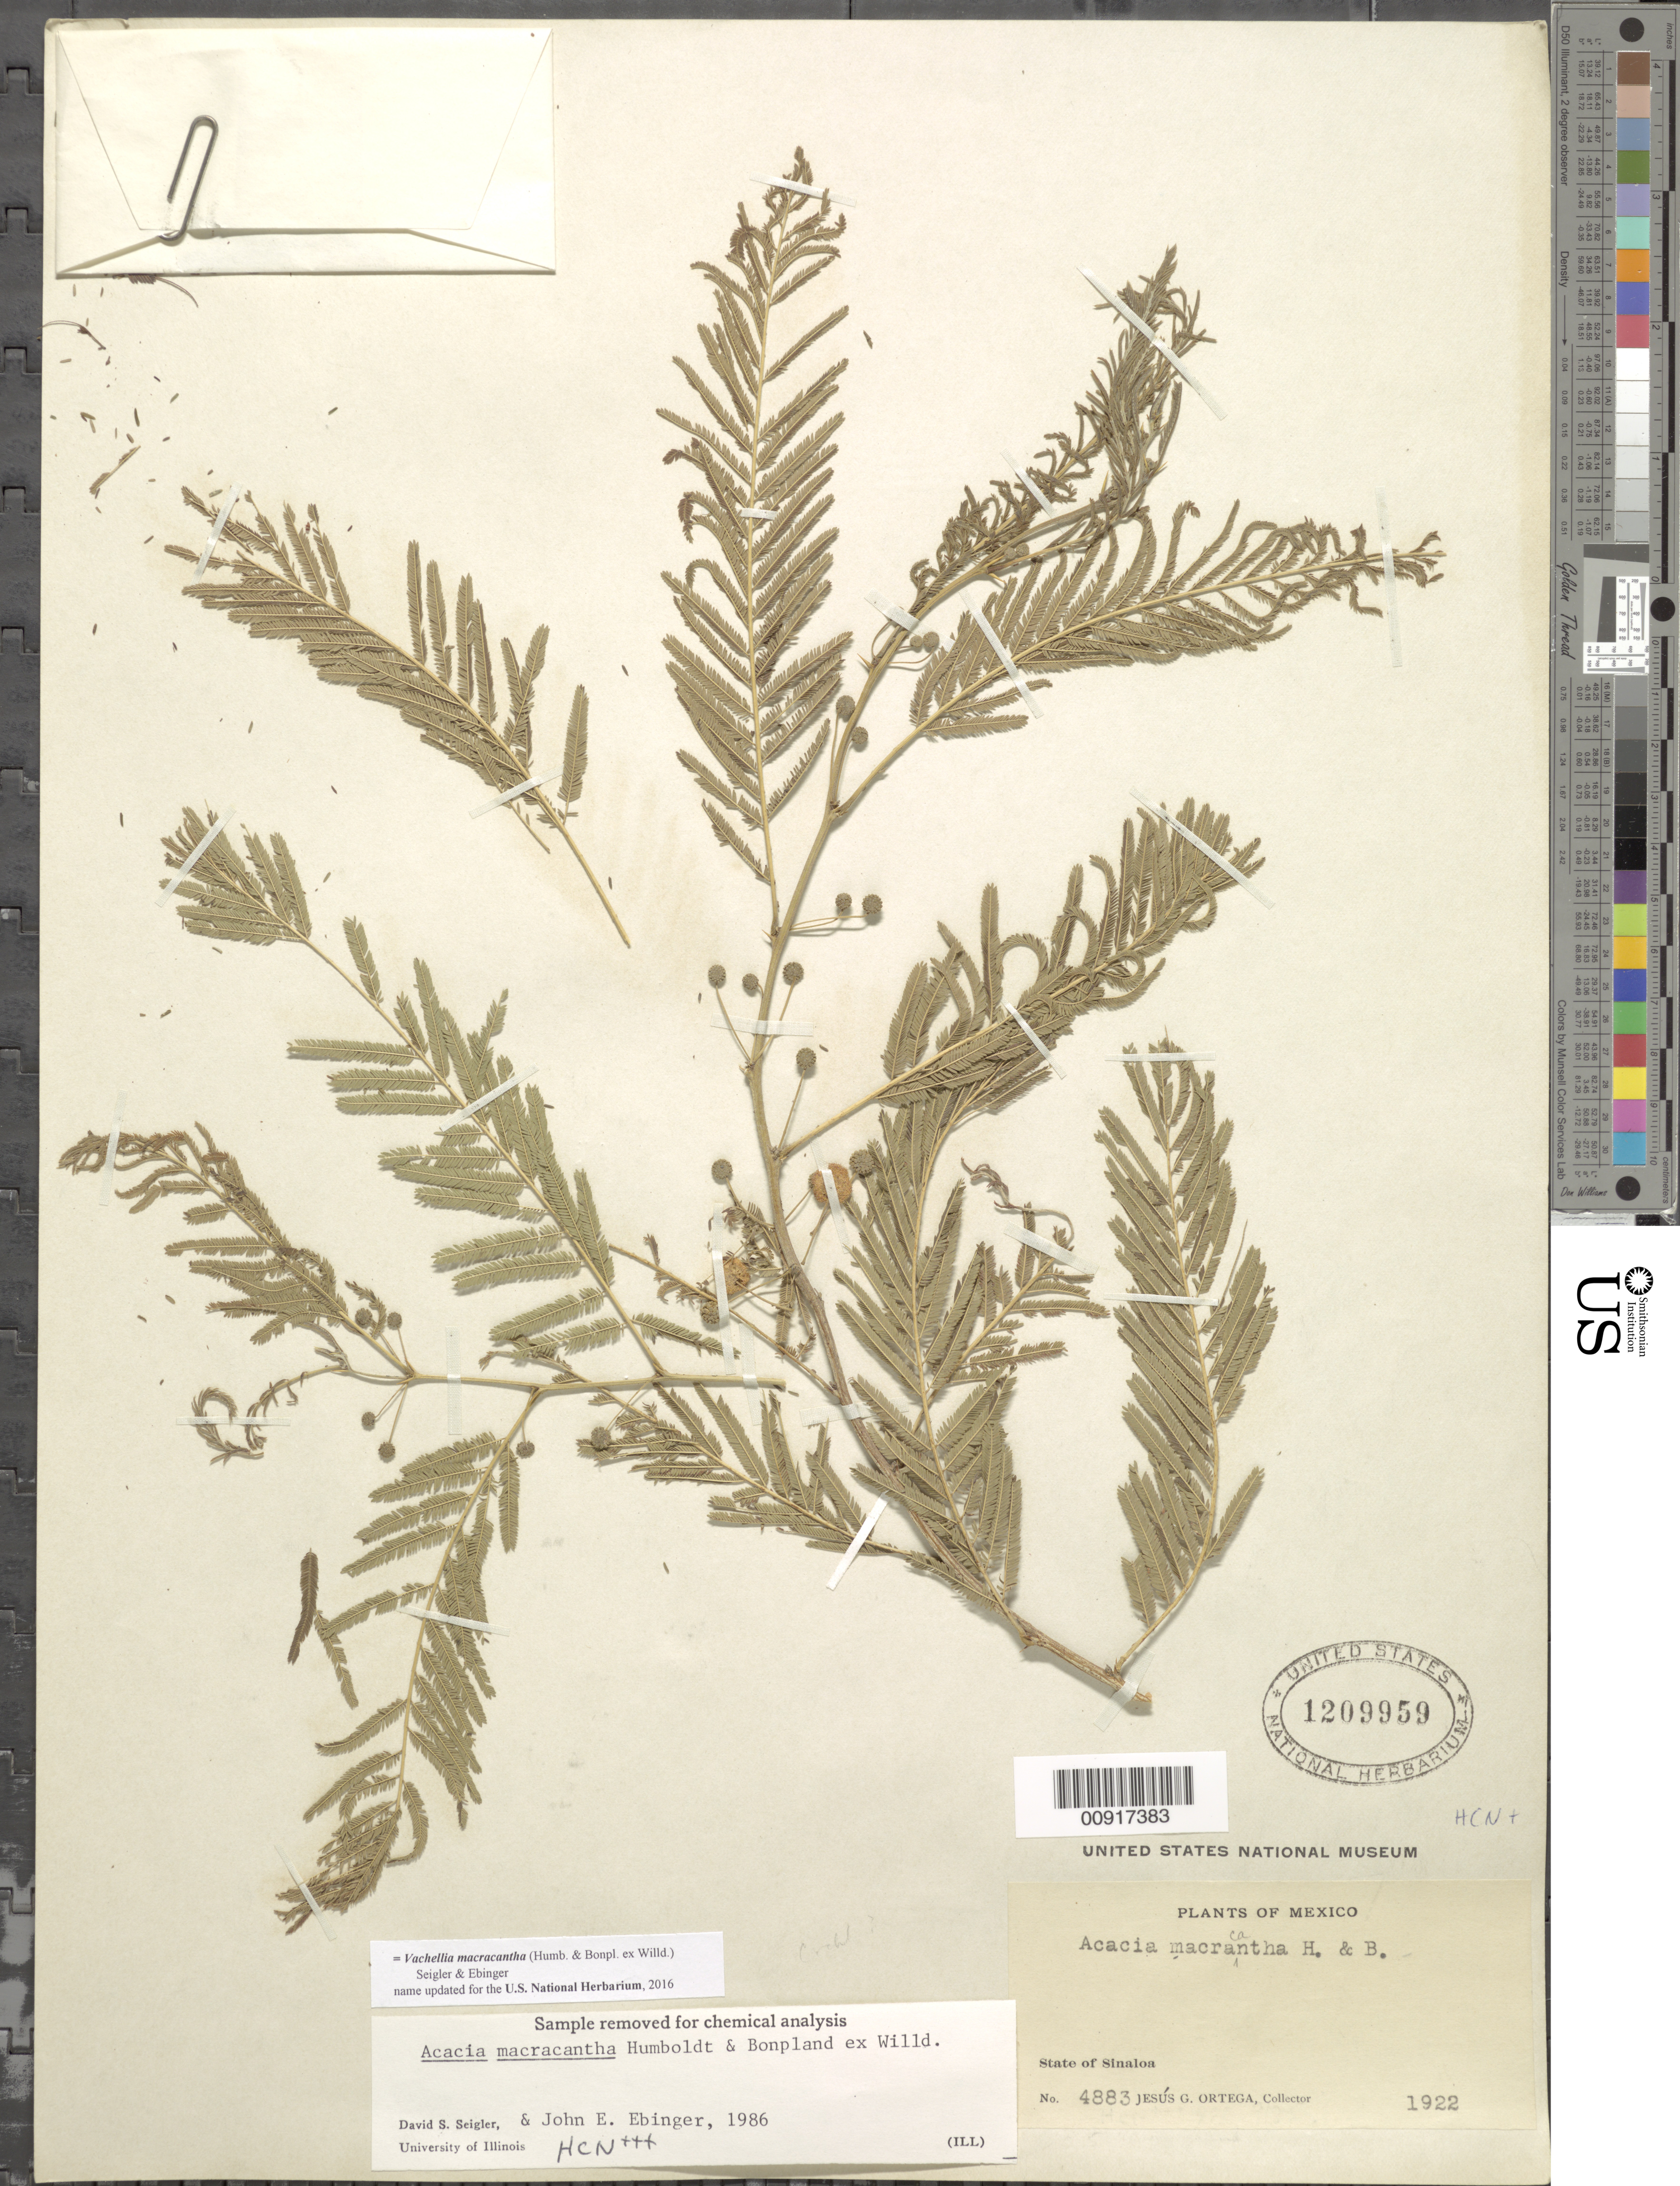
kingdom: Plantae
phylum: Tracheophyta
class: Magnoliopsida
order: Fabales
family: Fabaceae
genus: Vachellia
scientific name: Vachellia macracantha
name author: (Humb. & Bonpl. ex Willd.) Seigler & Ebinger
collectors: J. Ortega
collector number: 4883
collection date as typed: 1922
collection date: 1922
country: Mexico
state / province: Sinaloa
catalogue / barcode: US 1209959